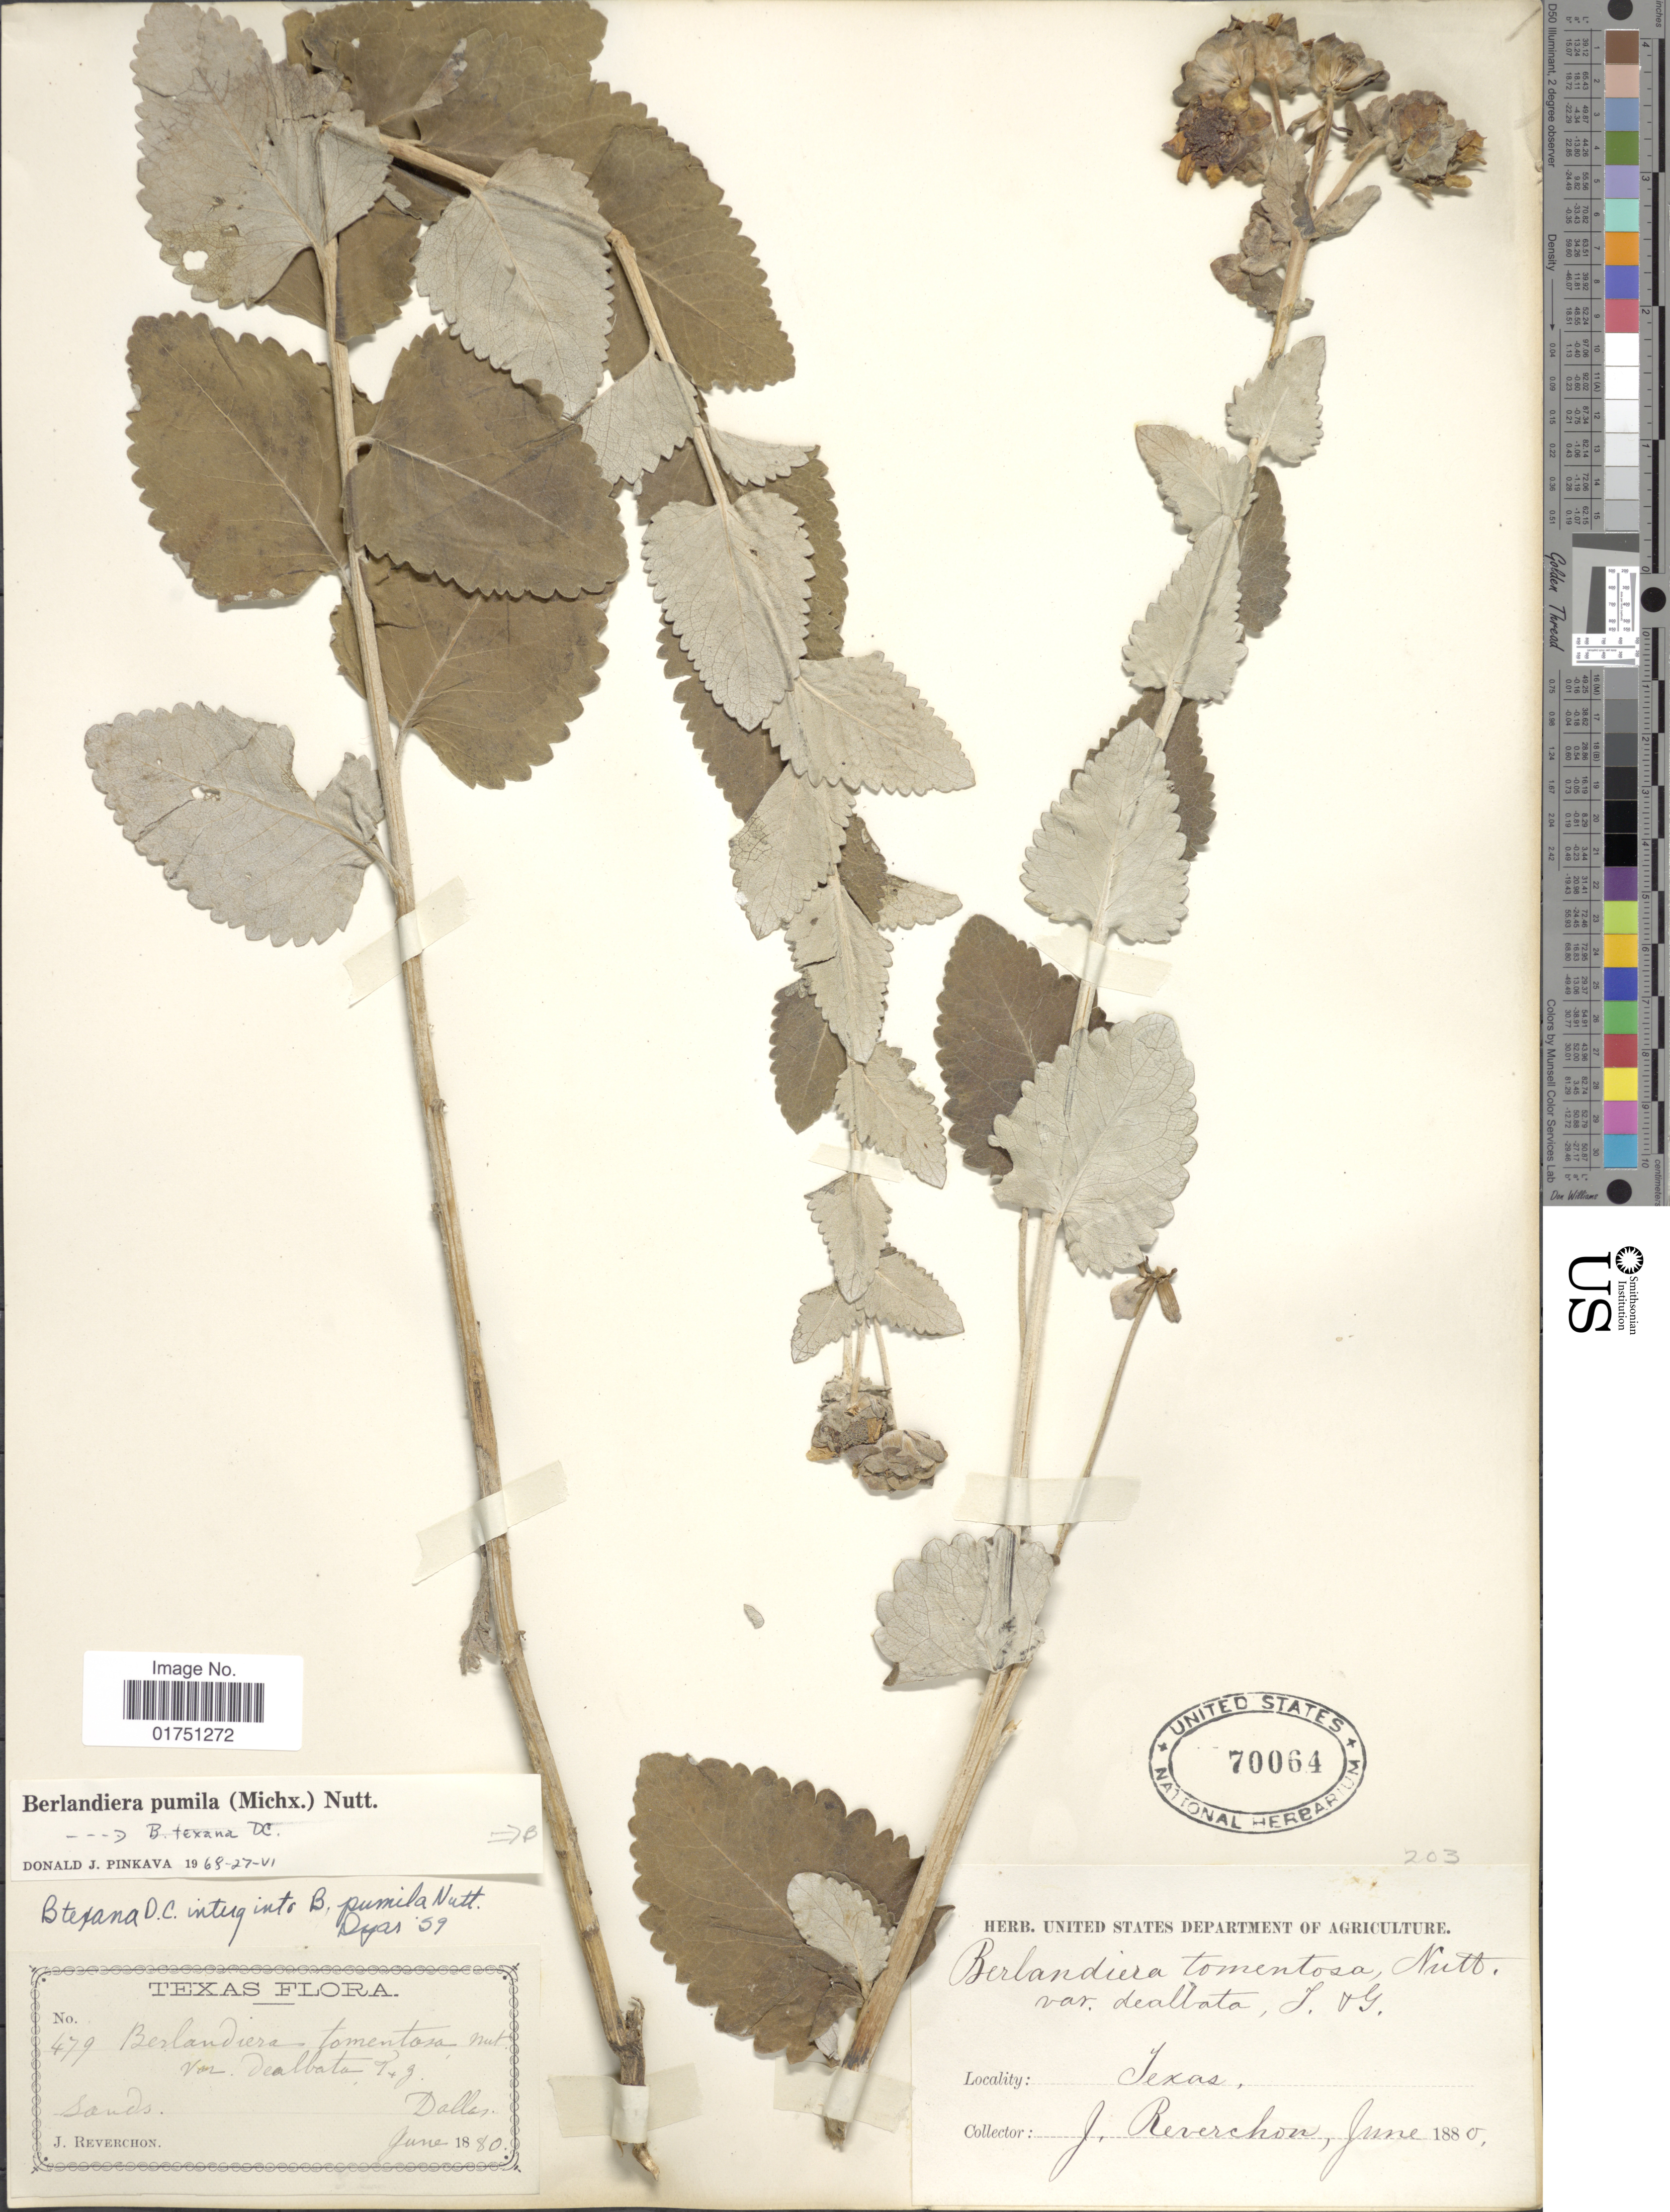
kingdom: Plantae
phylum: Tracheophyta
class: Magnoliopsida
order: Asterales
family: Asteraceae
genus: Berlandiera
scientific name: Berlandiera pumila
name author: (Michx.) Nutt.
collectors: J. Reverchon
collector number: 479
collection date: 1880-06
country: United States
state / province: Texas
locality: Sands, Dallas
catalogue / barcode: US 70064